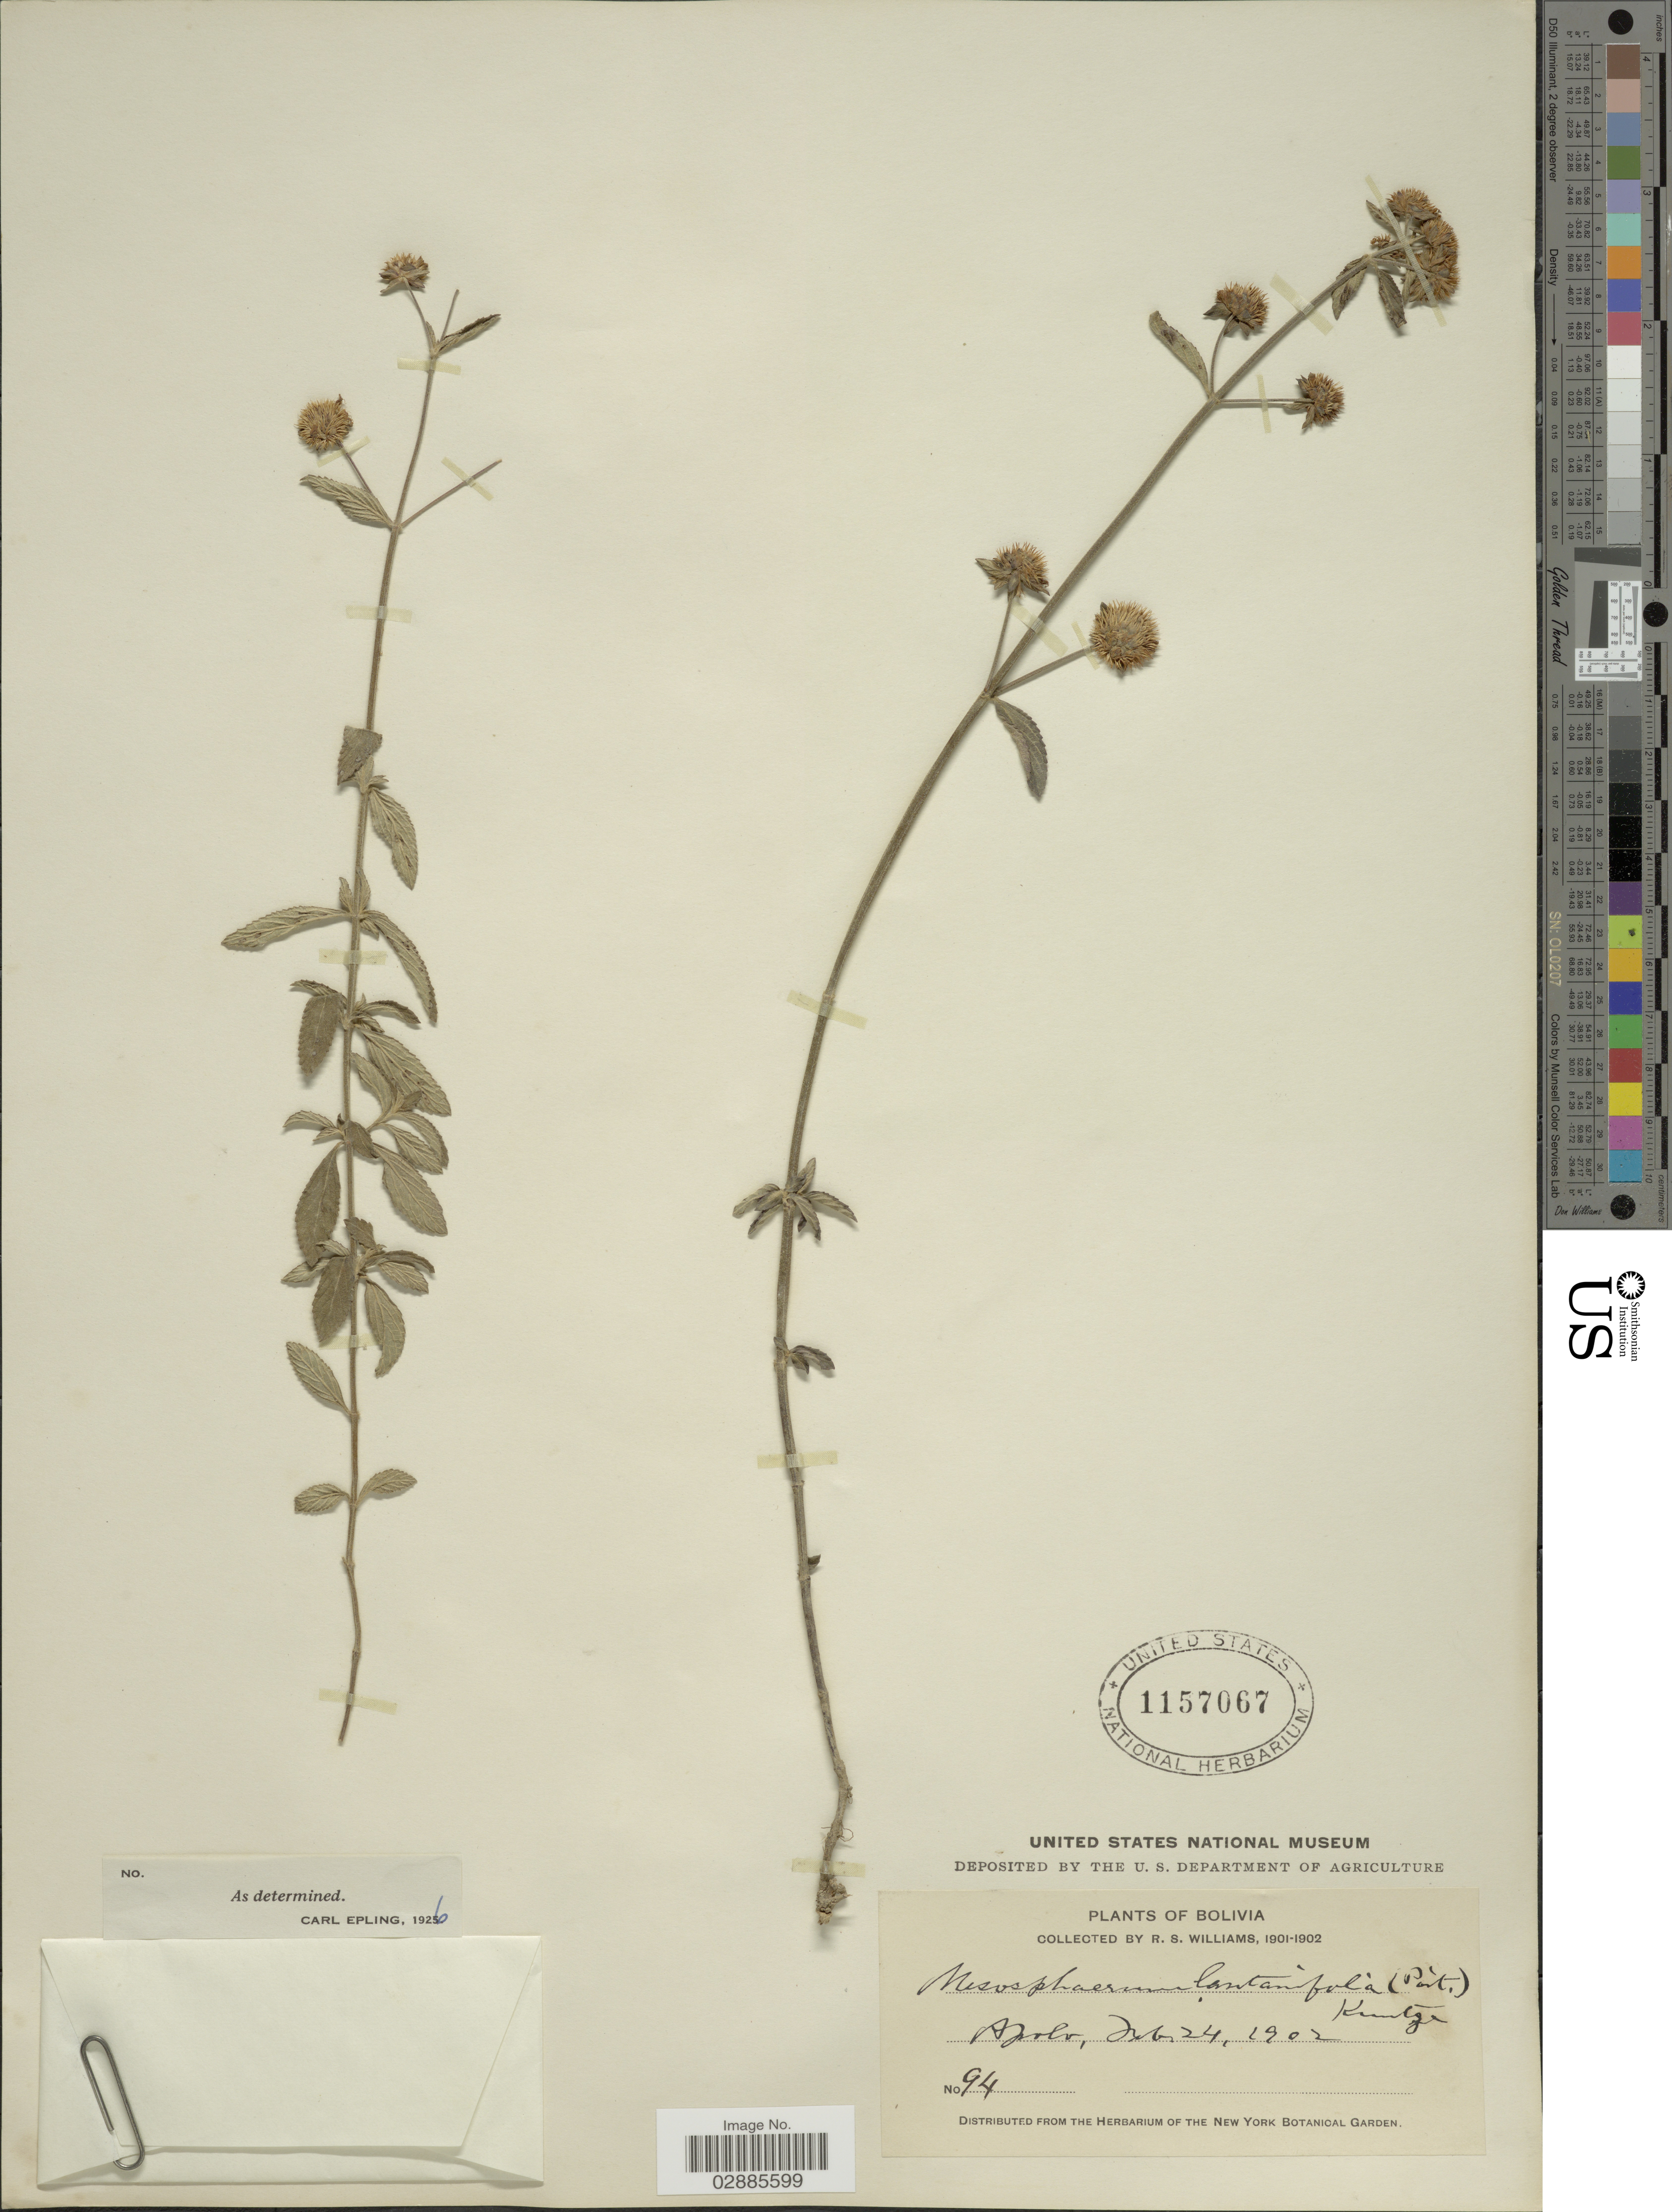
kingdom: Plantae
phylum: Tracheophyta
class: Magnoliopsida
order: Lamiales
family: Lamiaceae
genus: Hyptis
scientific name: Hyptis lantanifolia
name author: Poit.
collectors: R. S. Williams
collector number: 94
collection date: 1902-02-24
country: Bolivia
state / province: La Paz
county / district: Franz Tamayo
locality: Apolo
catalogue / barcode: US 1157067